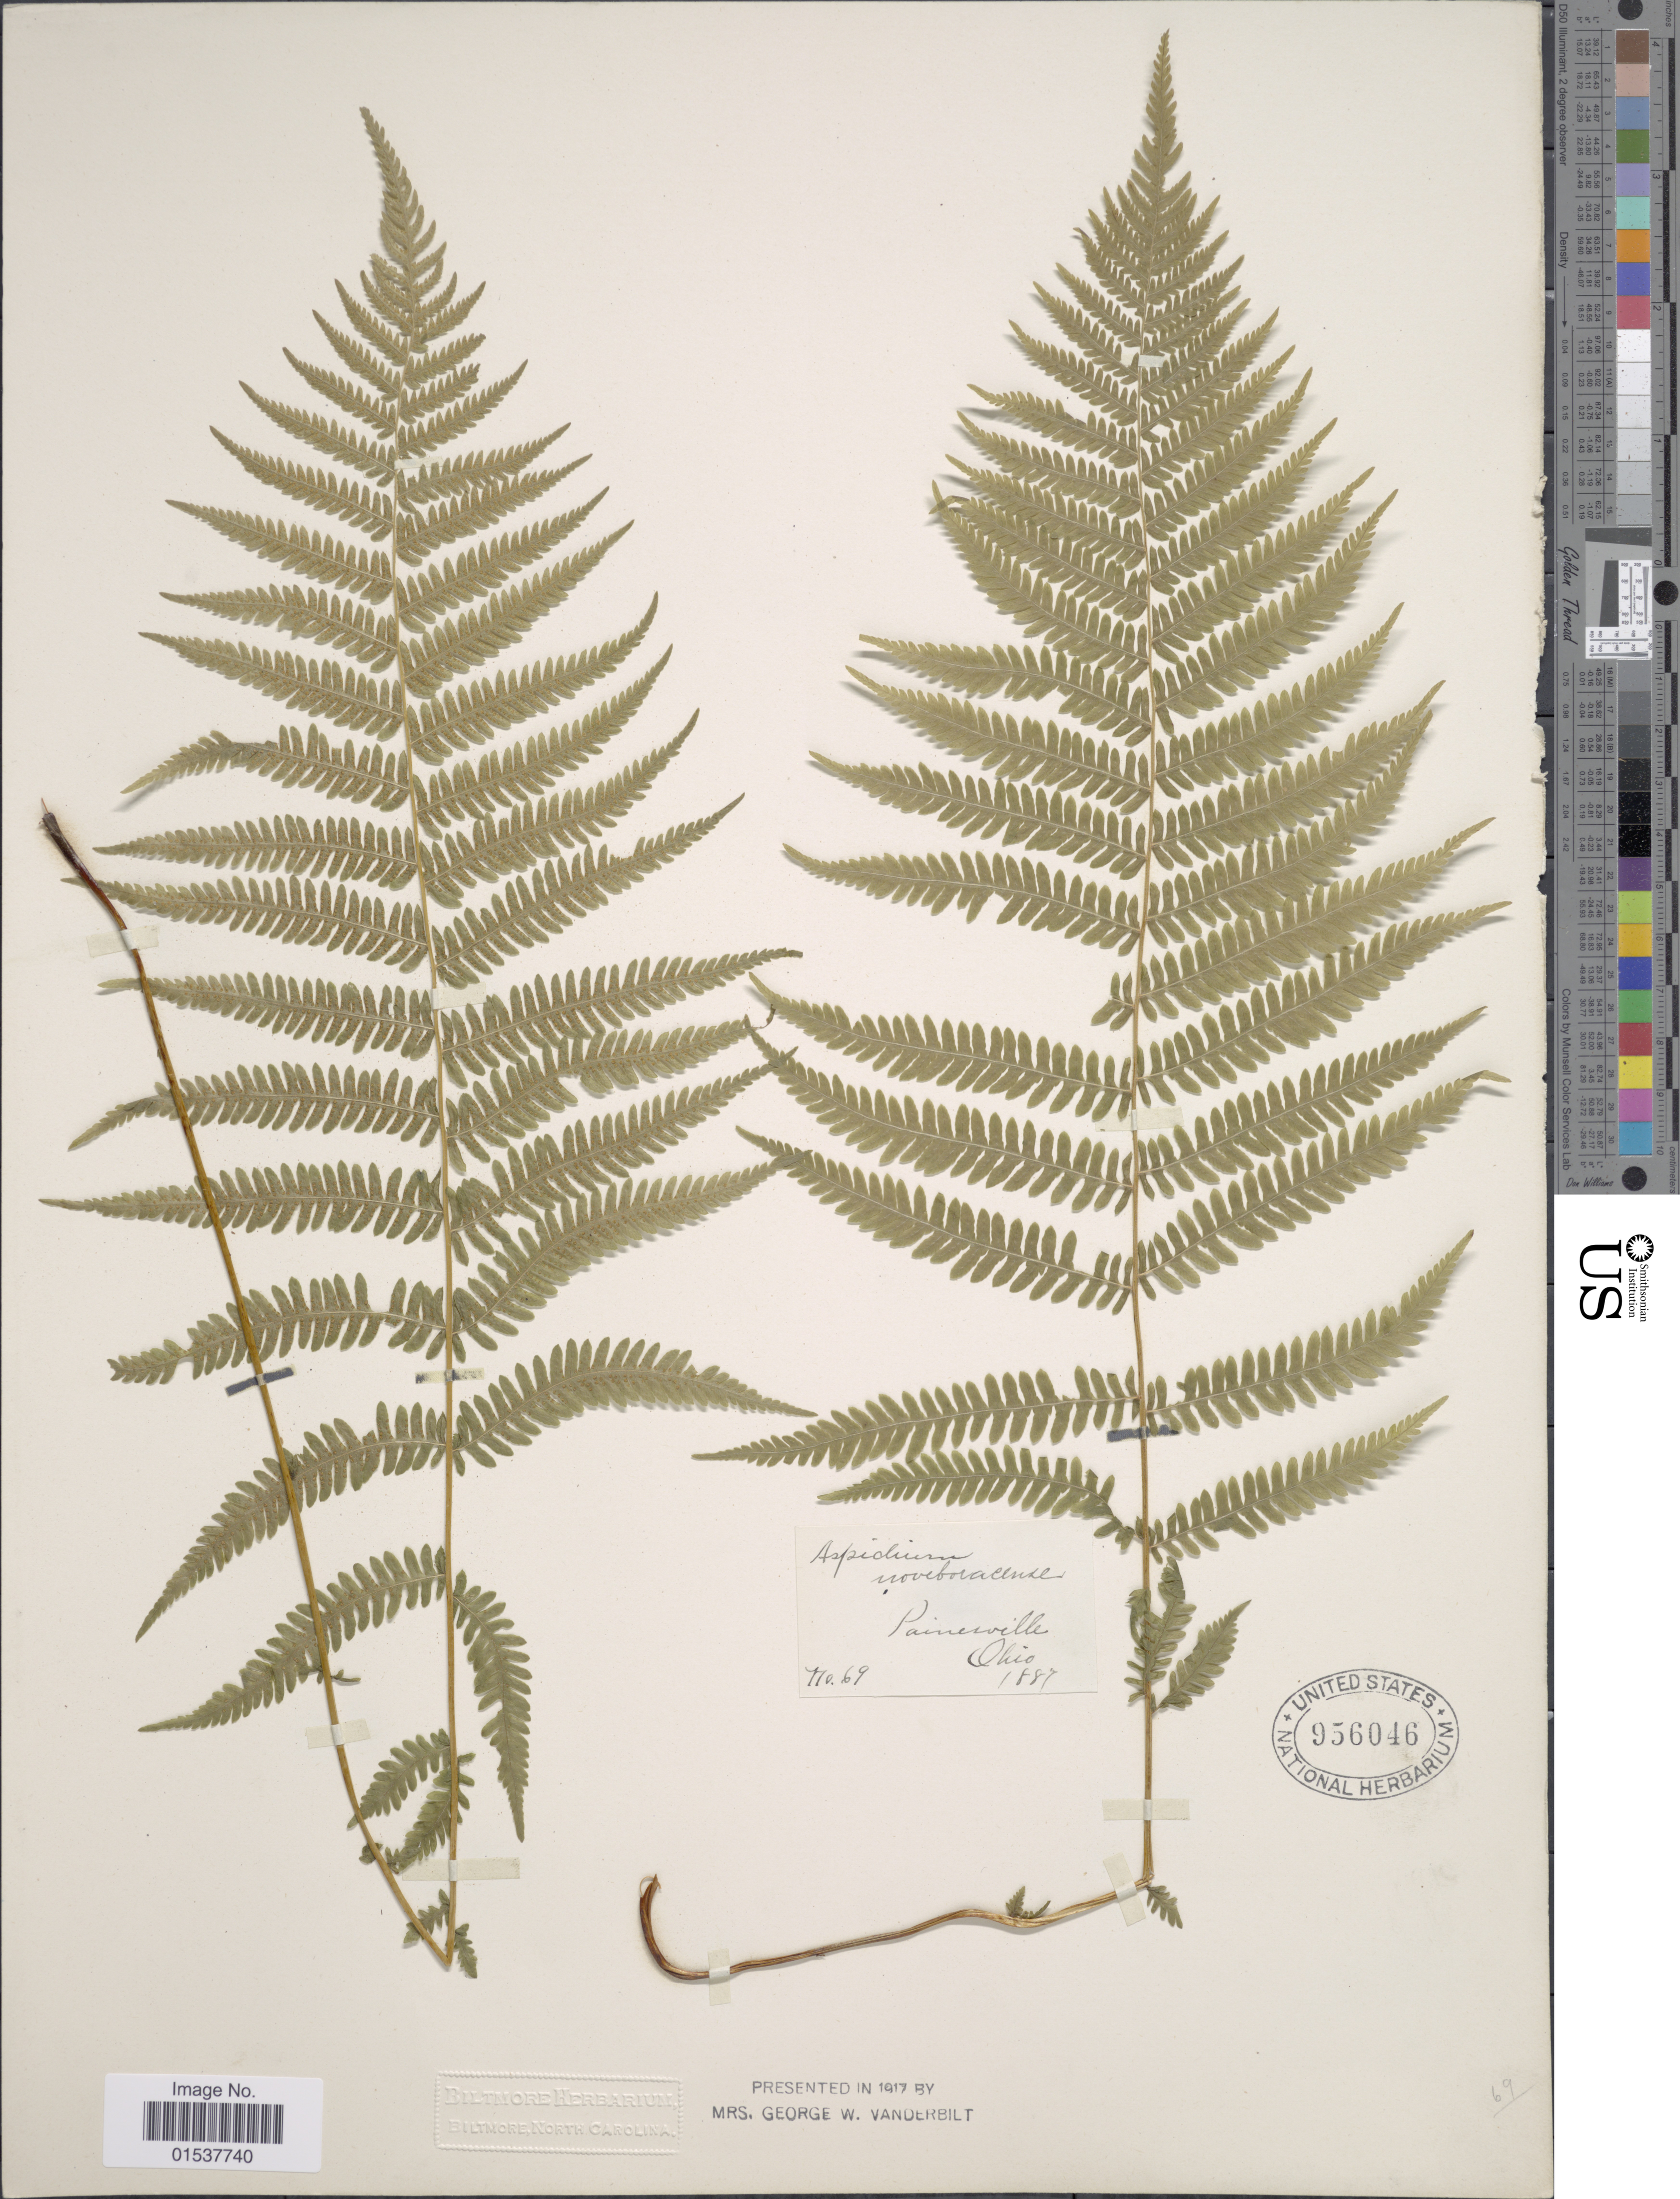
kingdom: Plantae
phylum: Tracheophyta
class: Polypodiopsida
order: Polypodiales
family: Thelypteridaceae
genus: Parathelypteris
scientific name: Parathelypteris noveboracensis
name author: (L.) Ching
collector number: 69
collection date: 1887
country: United States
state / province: Ohio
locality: Painesville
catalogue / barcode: US 956046